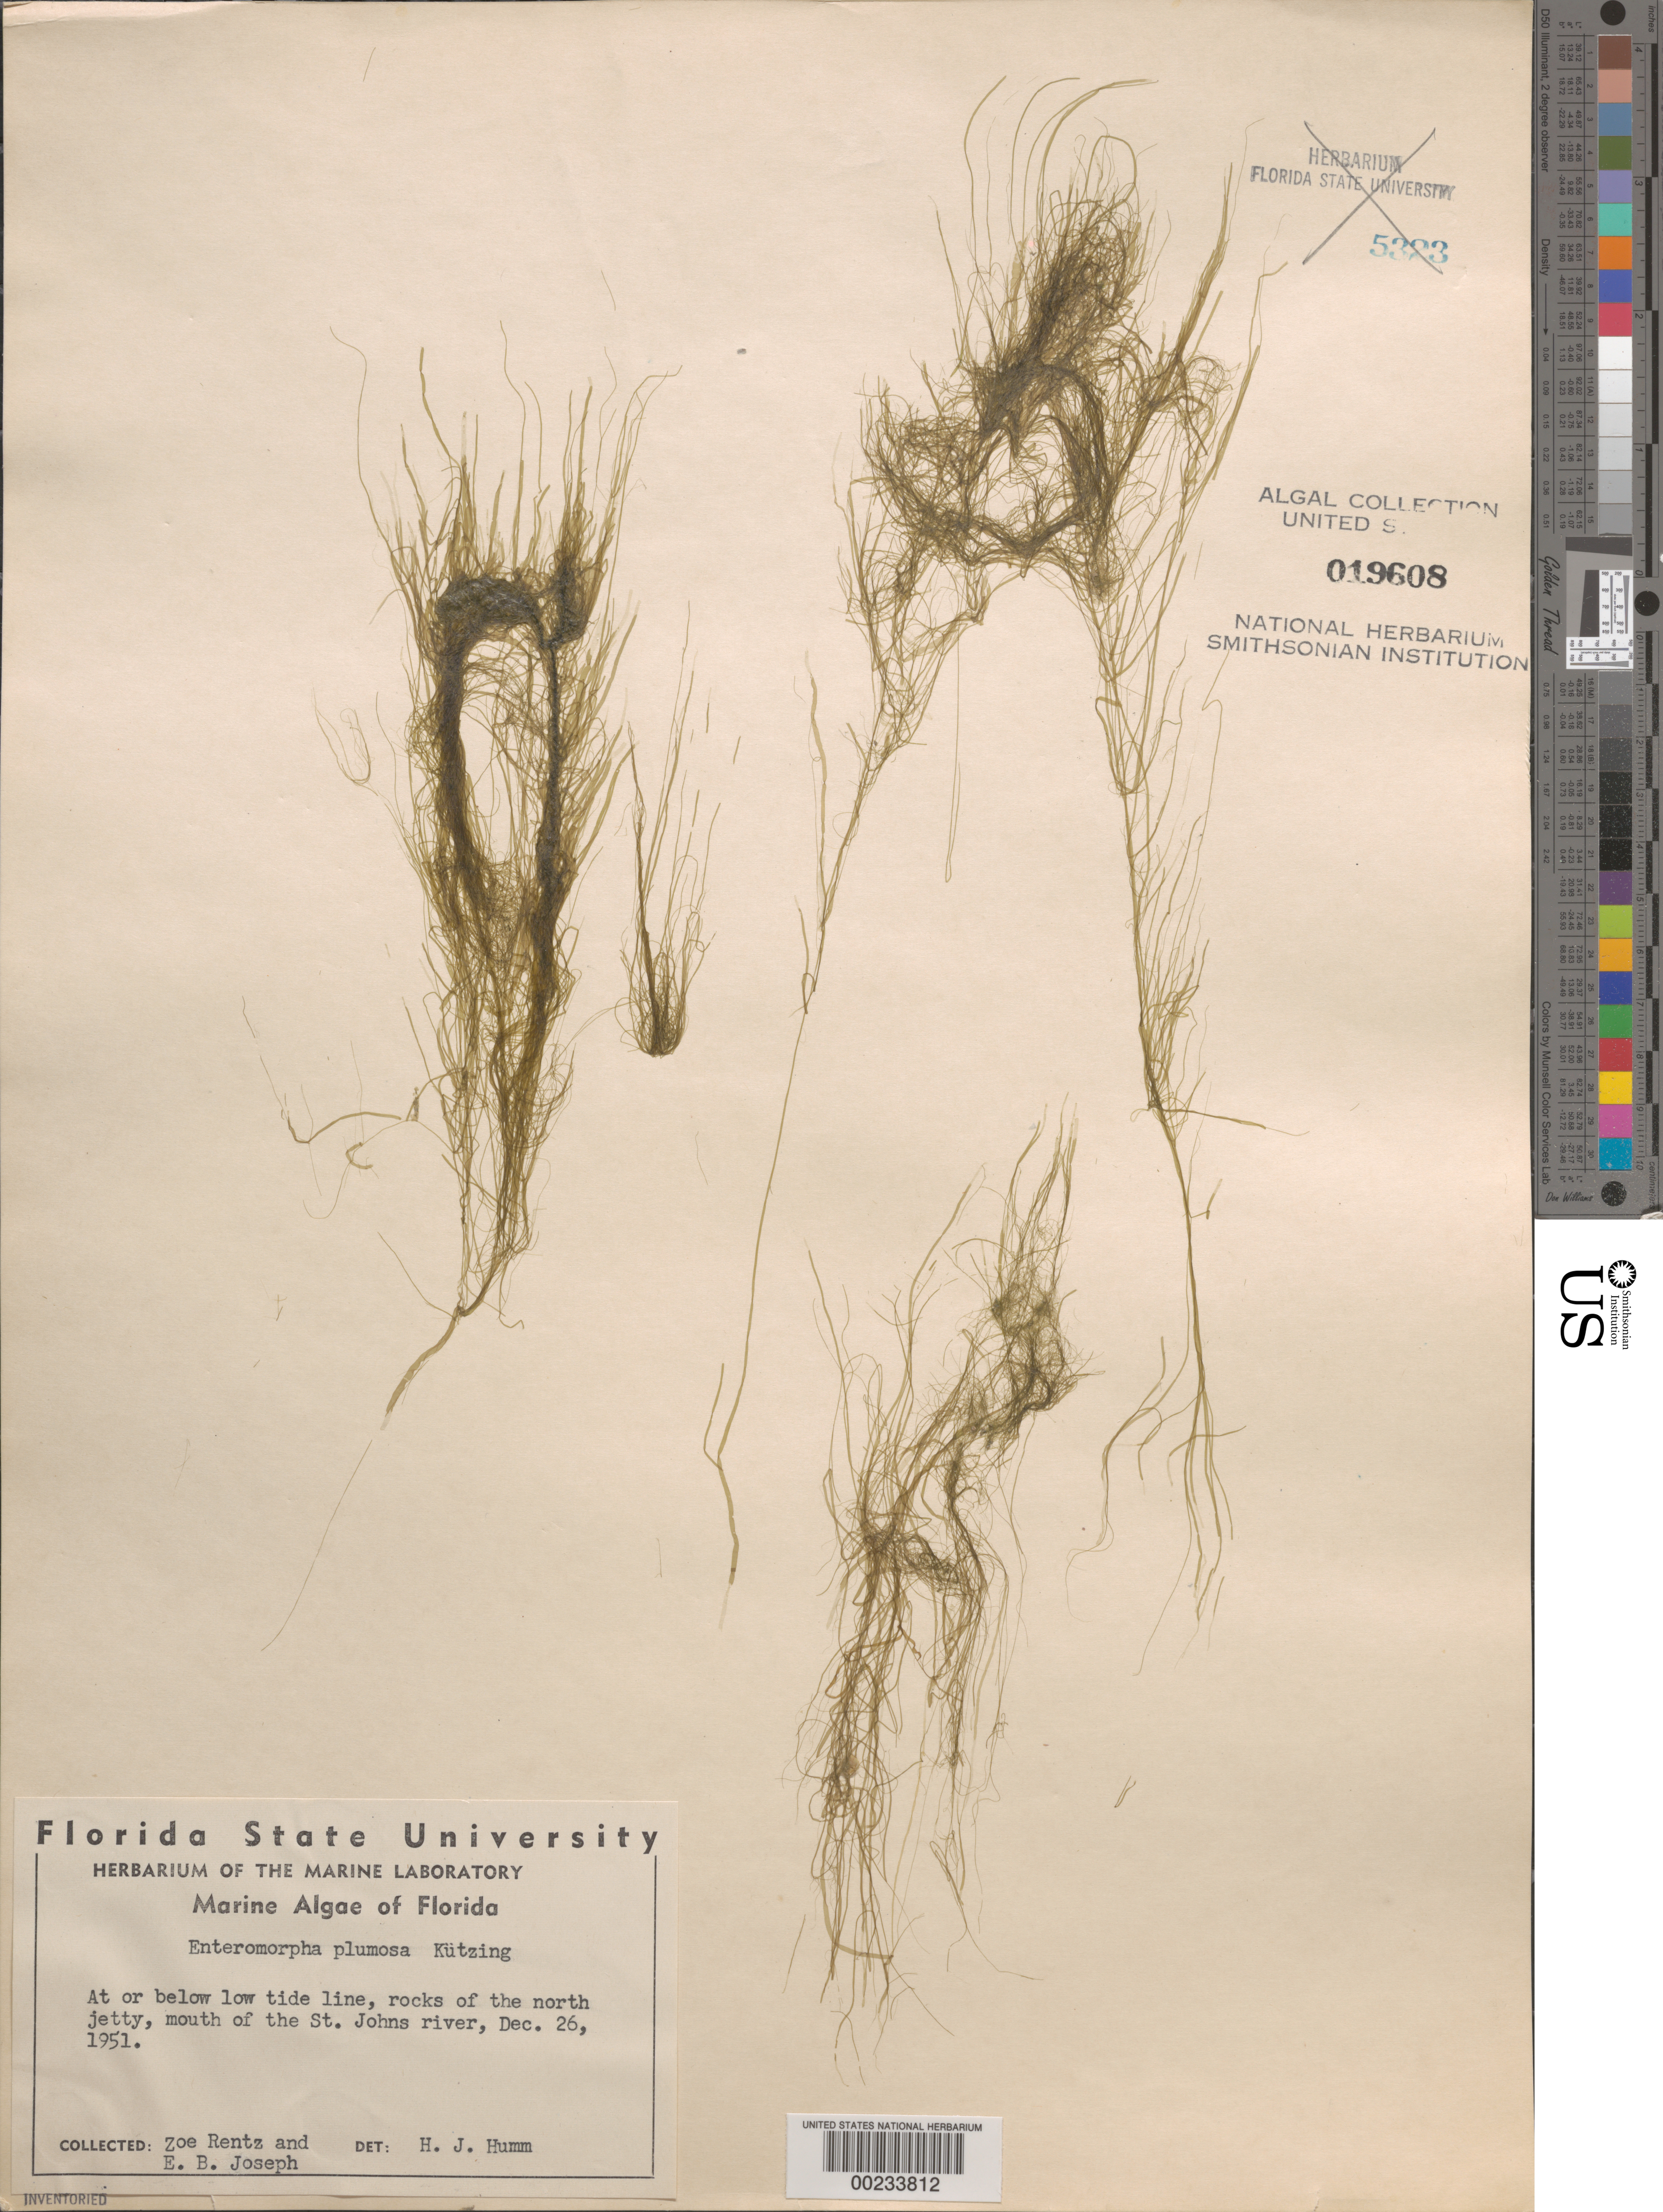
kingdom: Plantae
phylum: Chlorophyta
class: Ulvophyceae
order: Ulvales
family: Ulvaceae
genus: Ulva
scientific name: Ulva paradoxa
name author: C. Agardh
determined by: Algae name updating Project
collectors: Z. Rentz & E. Joseph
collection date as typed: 26 Dec 1951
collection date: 1951-12-26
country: United States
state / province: Florida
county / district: Saint Johns County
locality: St. Johns River mouth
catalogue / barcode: US 19608